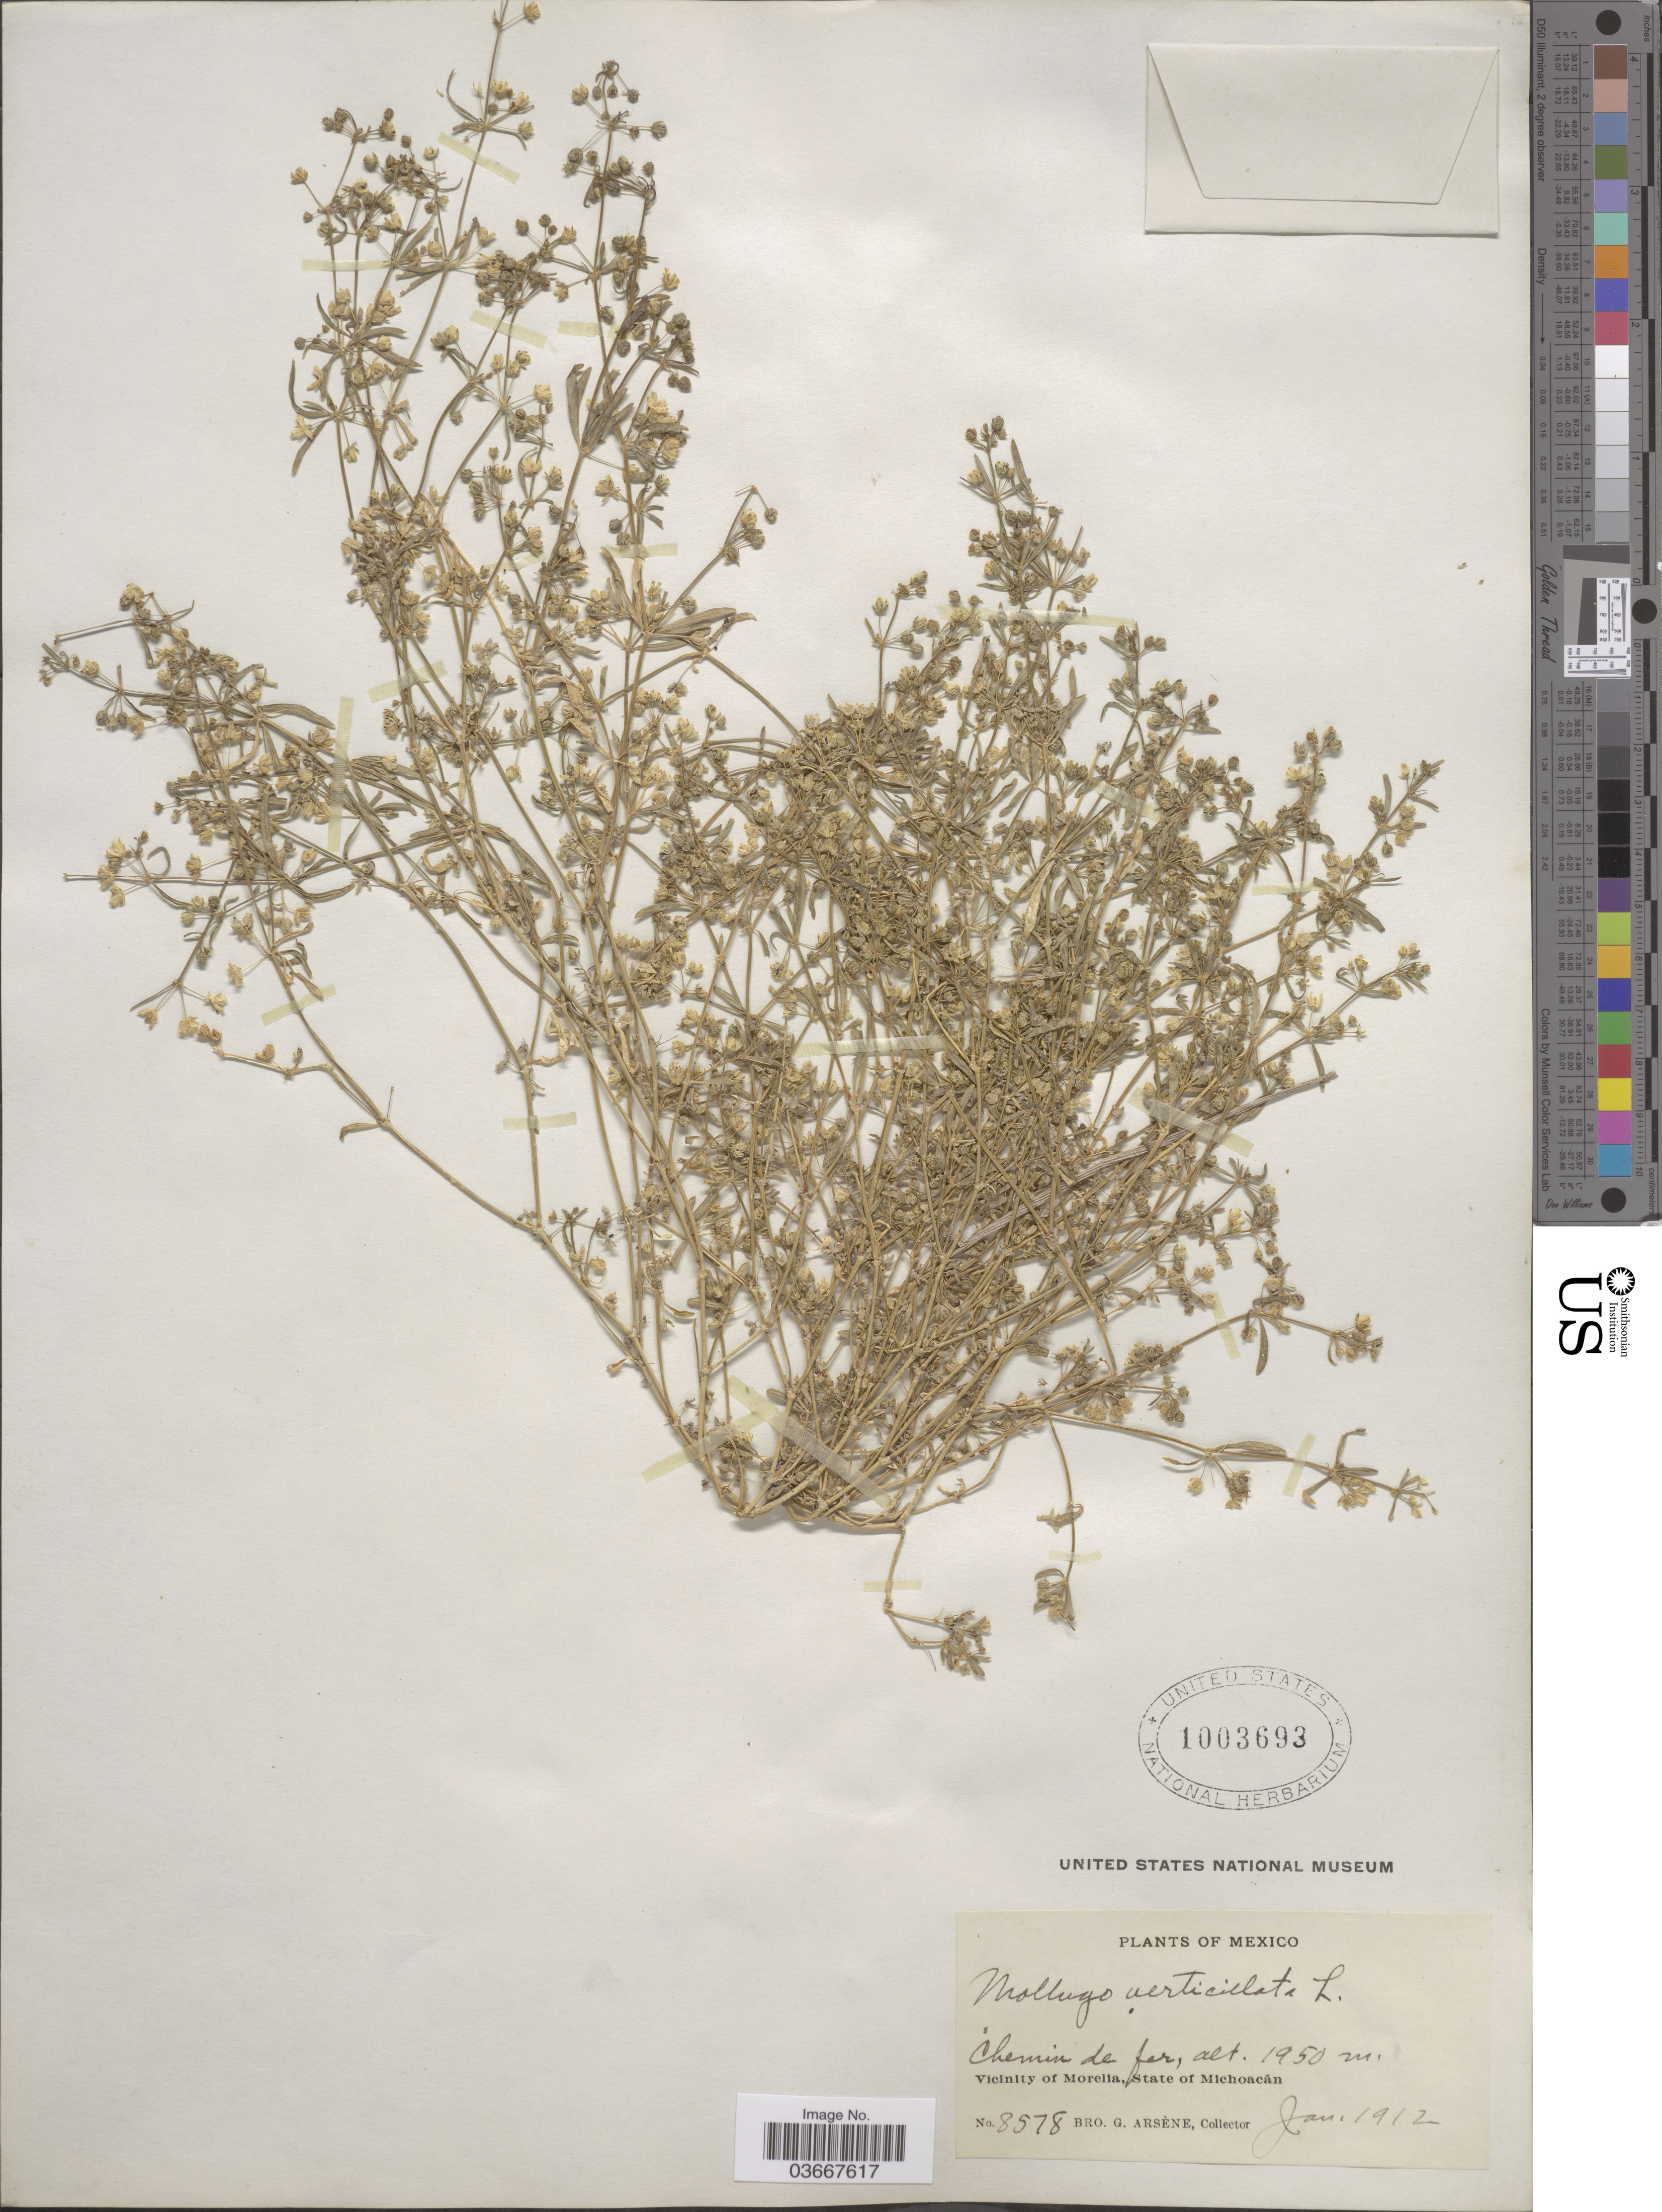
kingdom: Plantae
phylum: Tracheophyta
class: Magnoliopsida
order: Caryophyllales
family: Molluginaceae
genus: Mollugo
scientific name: Mollugo verticillata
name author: L.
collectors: Bro. G. Arsène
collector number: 8578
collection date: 1912-01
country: Mexico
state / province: Michoacán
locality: Vicinity of Morelia.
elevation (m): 1950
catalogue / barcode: US 1003693